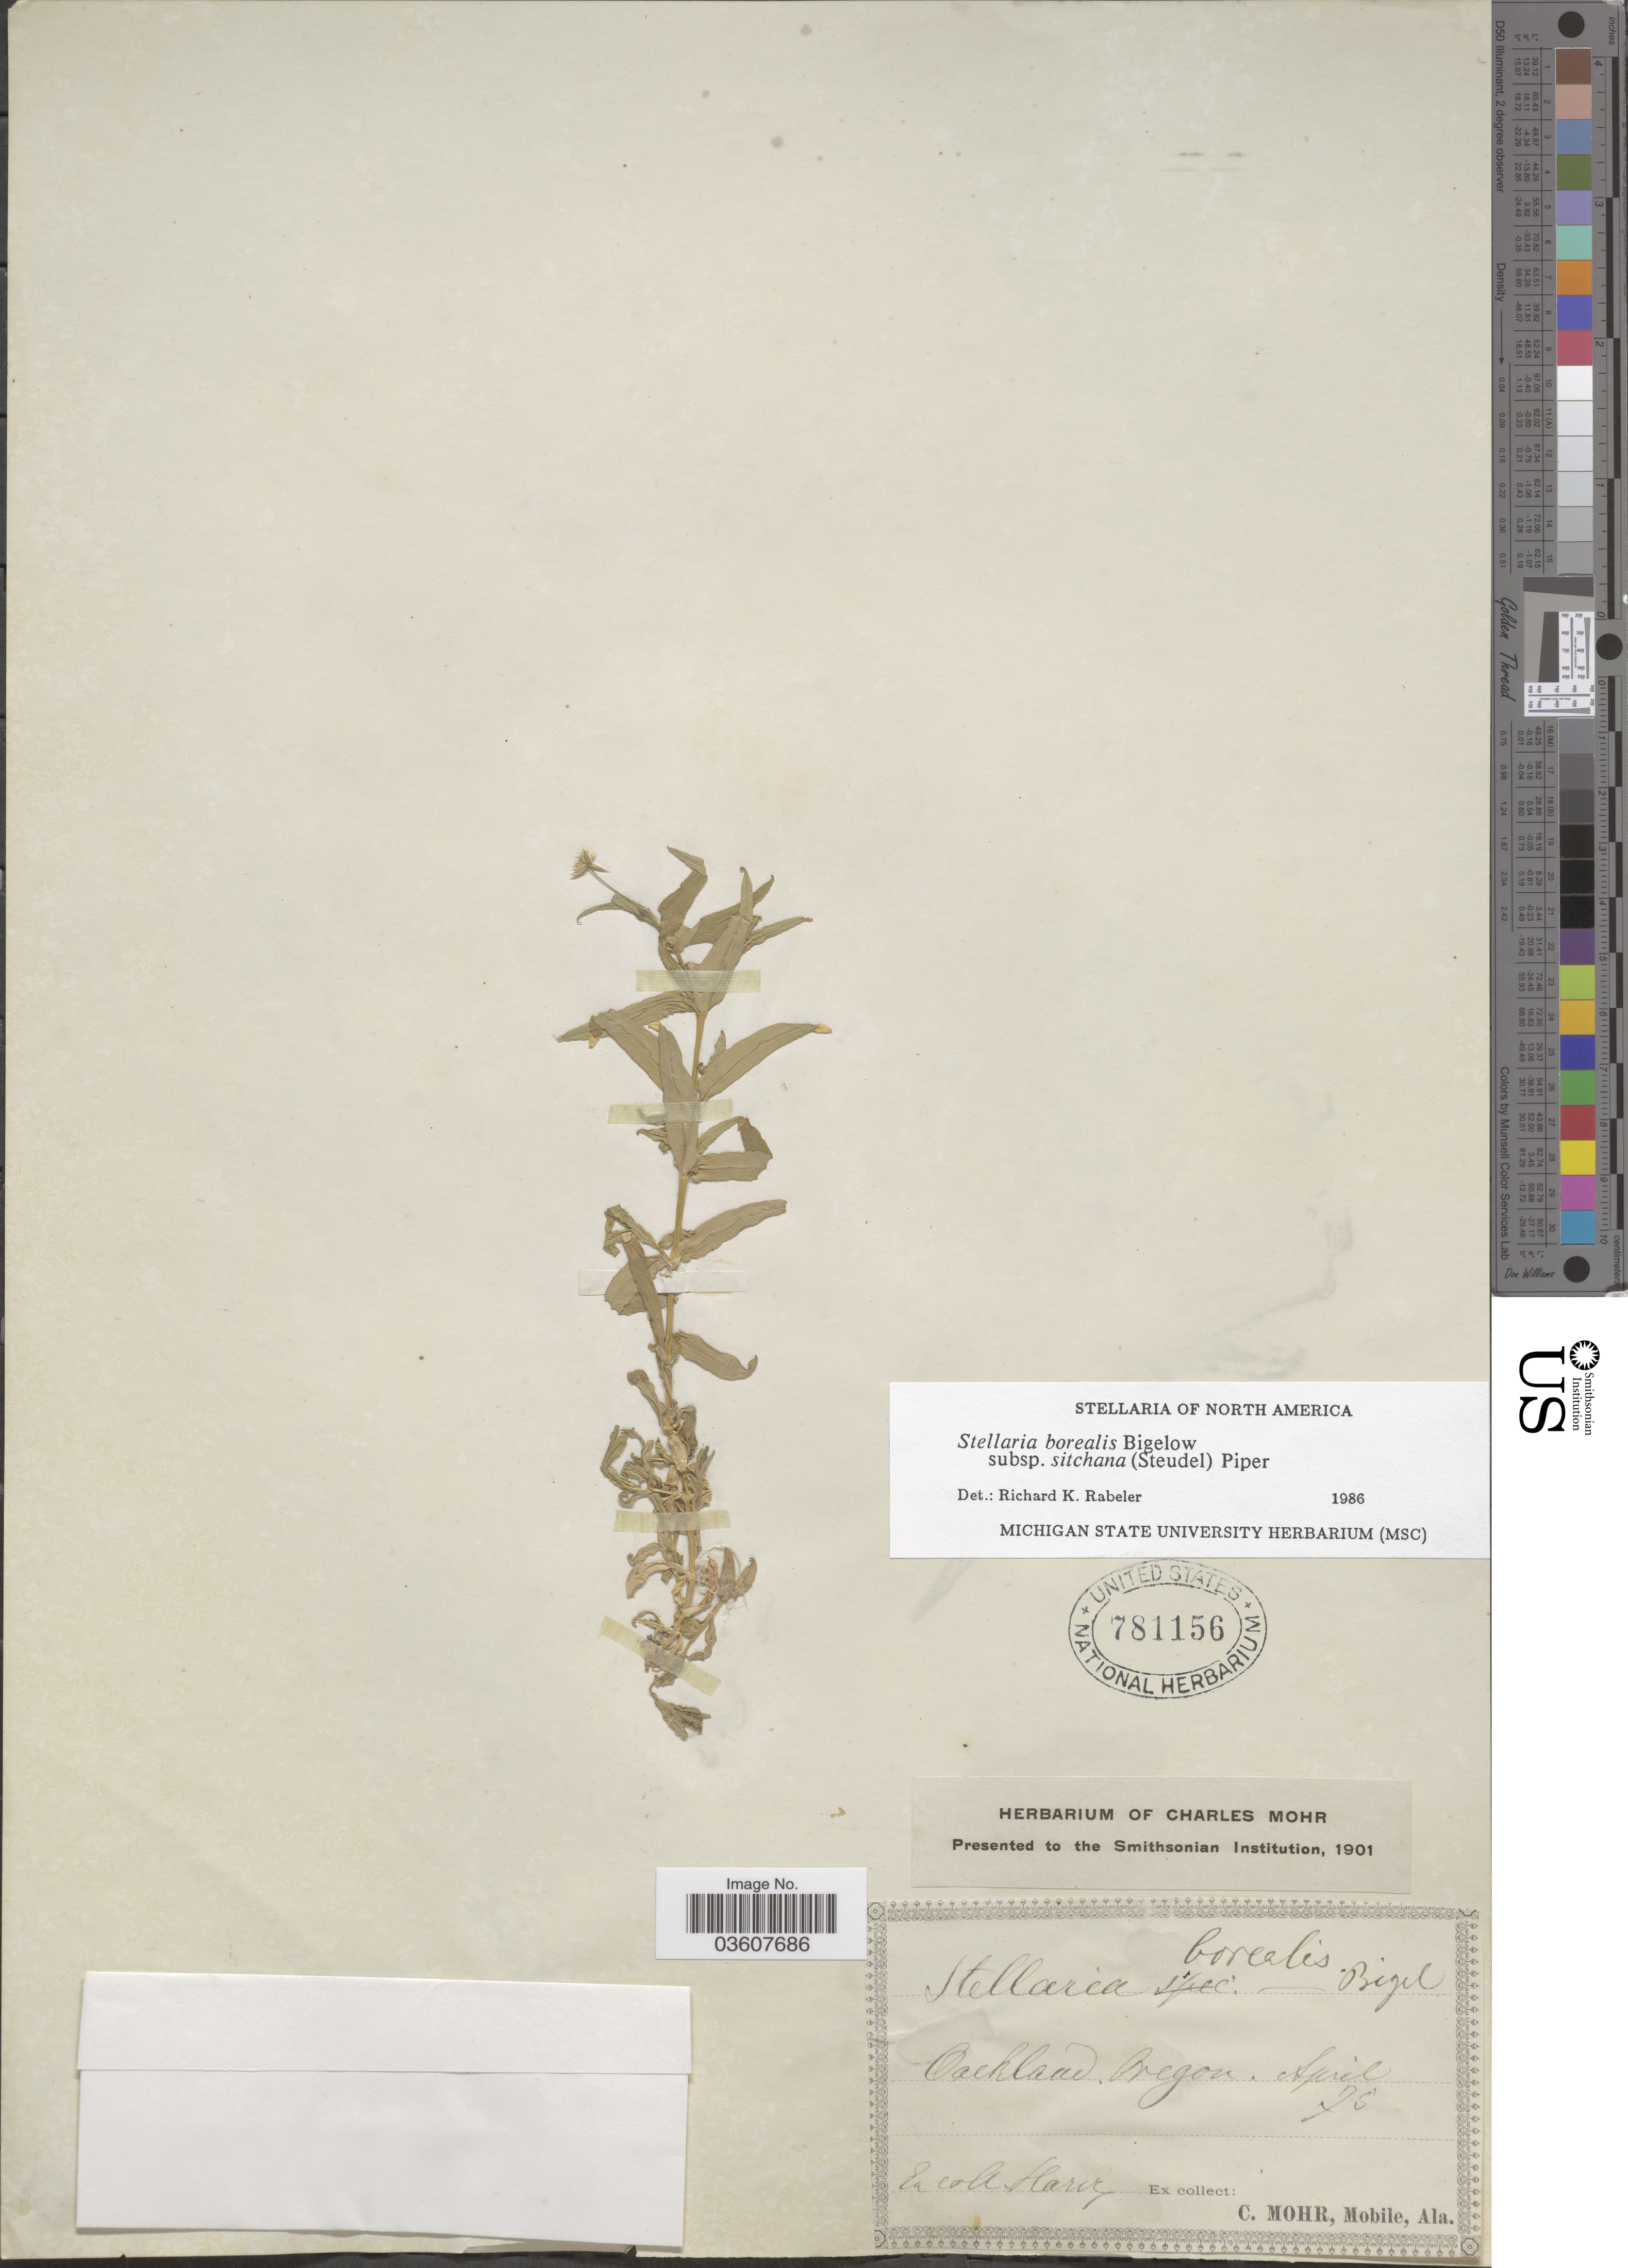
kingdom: Plantae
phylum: Tracheophyta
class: Magnoliopsida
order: Caryophyllales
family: Caryophyllaceae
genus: Stellaria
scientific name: Stellaria borealis subsp. sitchana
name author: (Steud.) Piper & Beattie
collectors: Mohr, C. T. (herbarium)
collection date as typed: Transcribed d/m/y: /4/75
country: United States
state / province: Oregon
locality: Oackland.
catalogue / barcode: US 781156